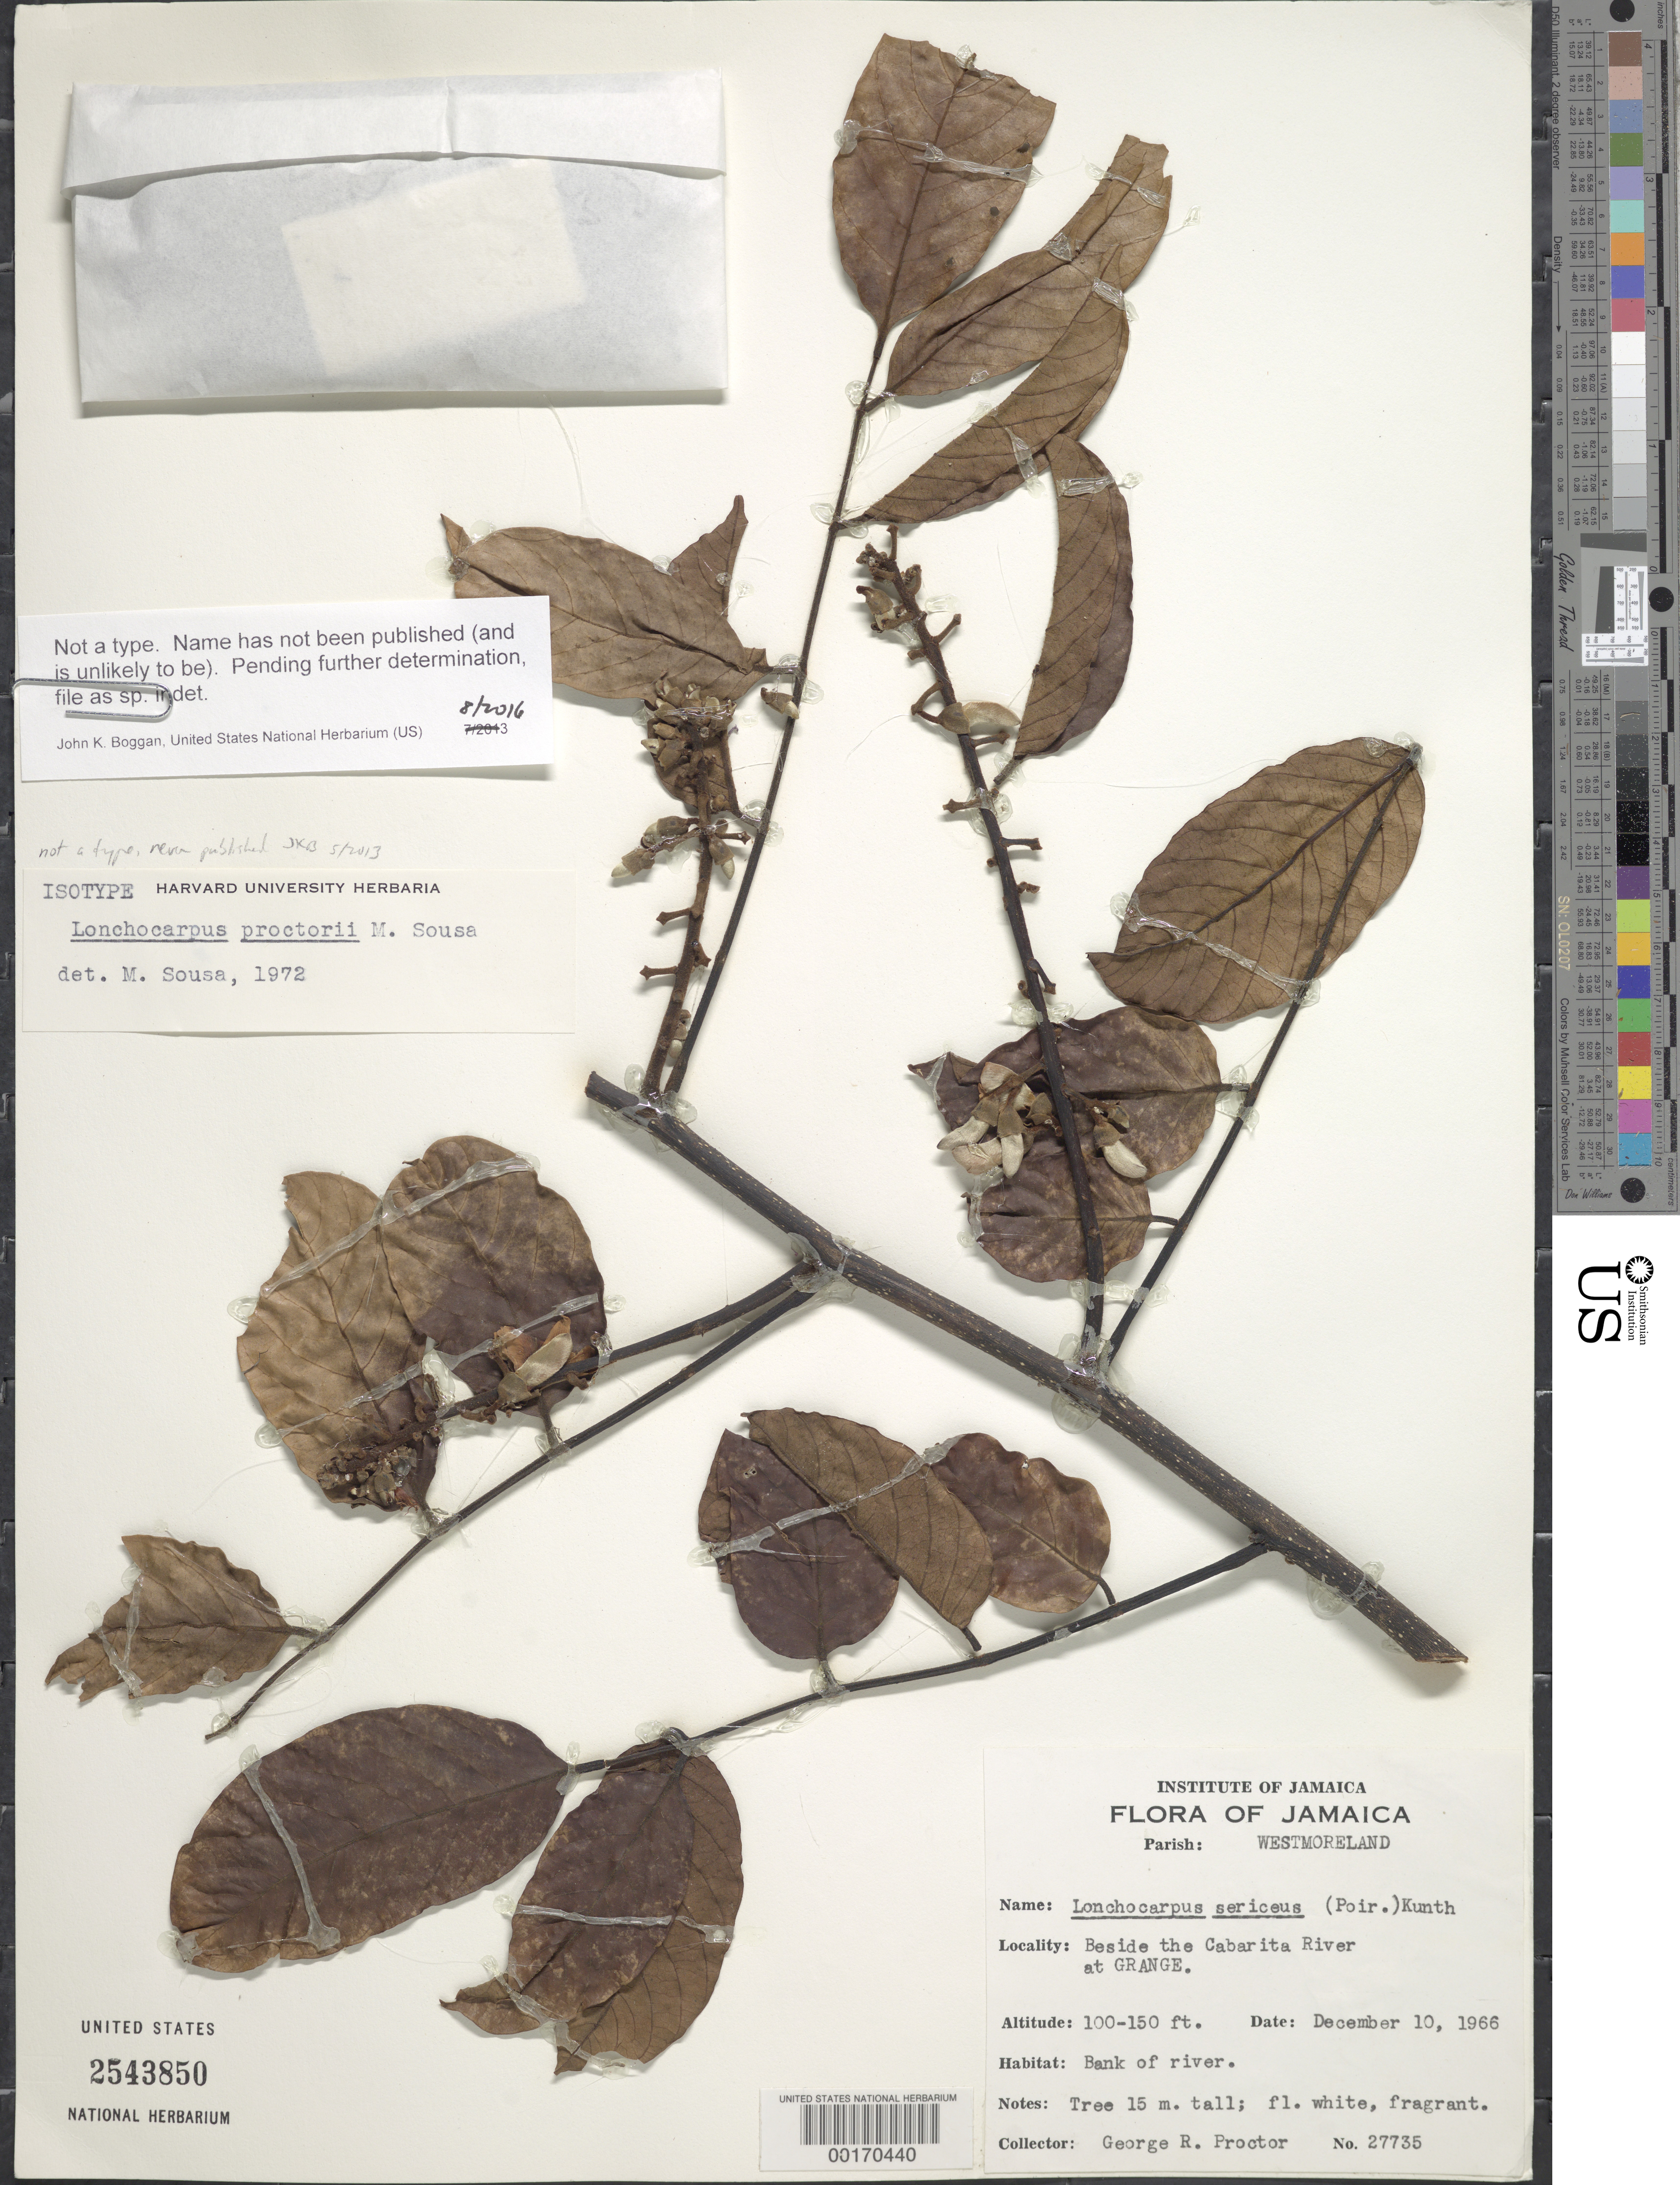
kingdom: Plantae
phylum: Tracheophyta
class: Magnoliopsida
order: Fabales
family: Fabaceae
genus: Lonchocarpus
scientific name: Lonchocarpus sp.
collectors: G. R. Proctor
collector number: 27735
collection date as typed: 10 Dec 1966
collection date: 1966-12-10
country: Jamaica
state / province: Westmoreland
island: Greater Antilles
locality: Beside Cabarita River at Grange.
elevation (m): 30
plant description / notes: Specimen annotated by M. Sousa (1972) as isotype of "Lonchocarpus proctorii M. Sousa"; name never published (as of May 2013), specimen re-filed in main herbarium.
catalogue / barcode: US 2543850